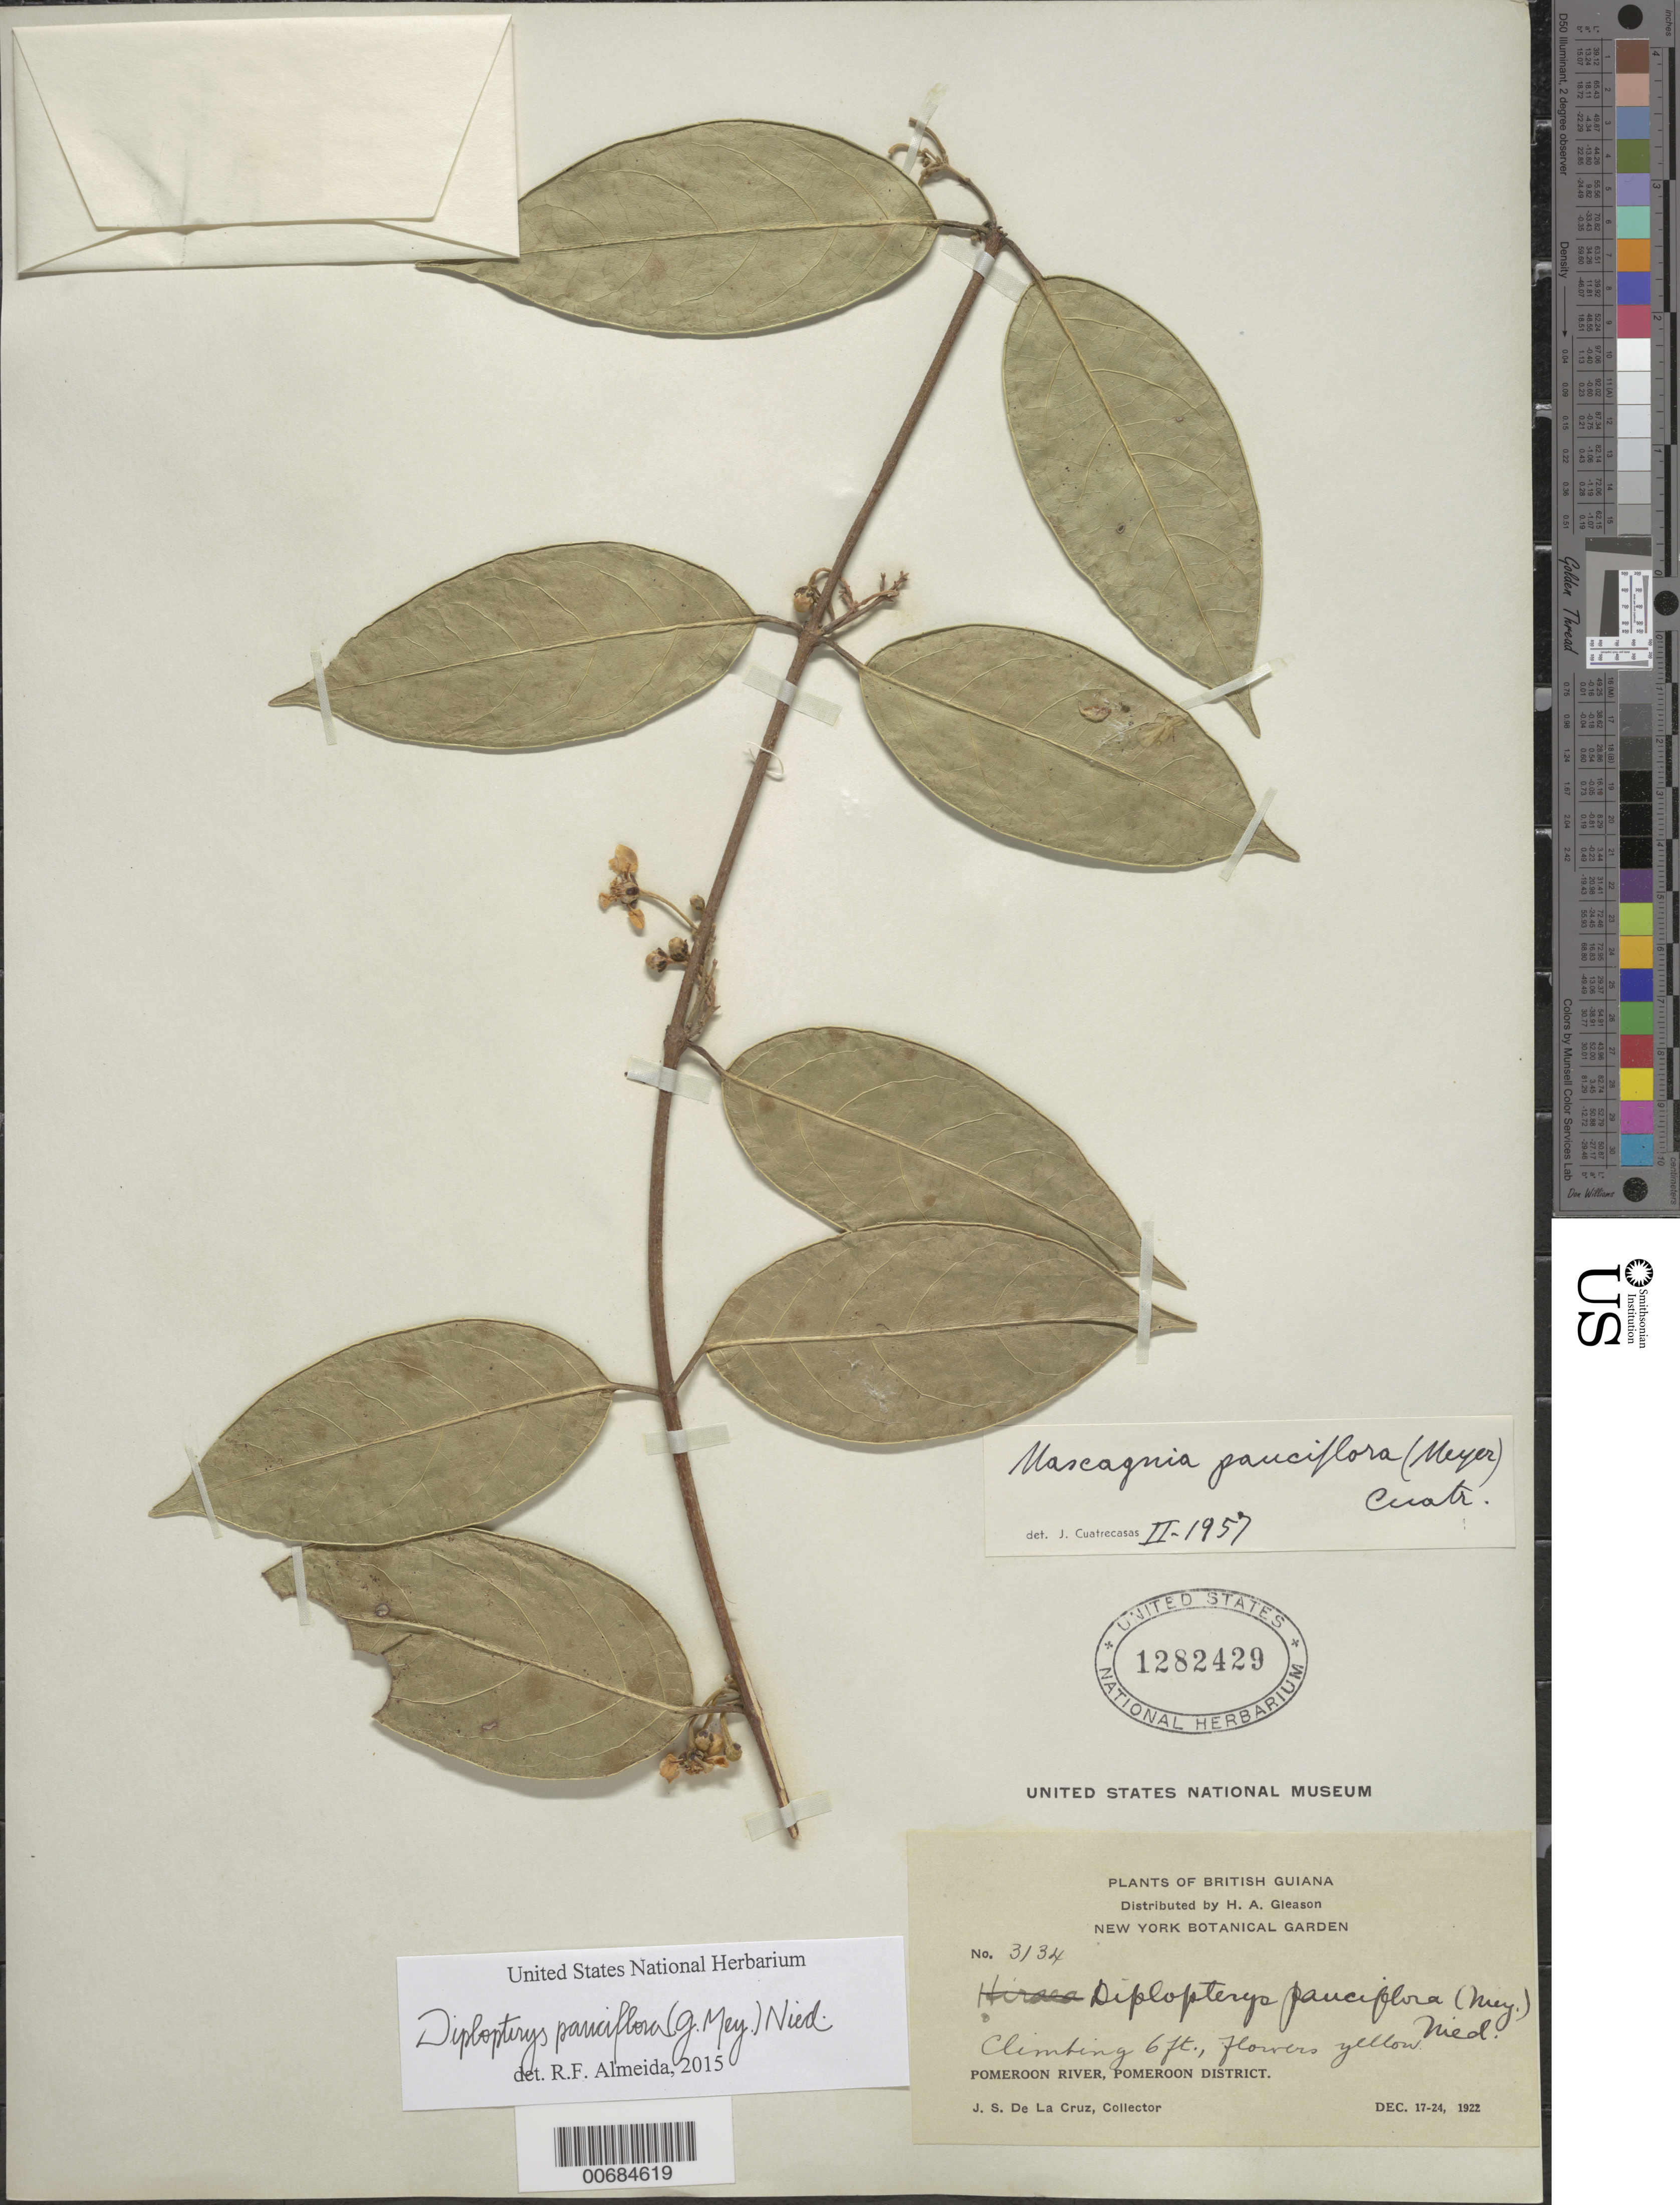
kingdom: Plantae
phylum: Tracheophyta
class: Magnoliopsida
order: Malpighiales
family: Malpighiaceae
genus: Diplopterys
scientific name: Diplopterys pauciflora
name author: (G. Mey.) Nied.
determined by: De Almeida, R. F., (HUEFS), Universidade Estadual de Feira de Santana (BRAZIL)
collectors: J. S. de la Cruz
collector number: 3134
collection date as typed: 17-Dec-22 to 24-Dec-22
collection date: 1922-12-17/1922-12-24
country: Guyana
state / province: Pomeroon-Supenaam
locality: Pomeroon R.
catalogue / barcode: US 1282429